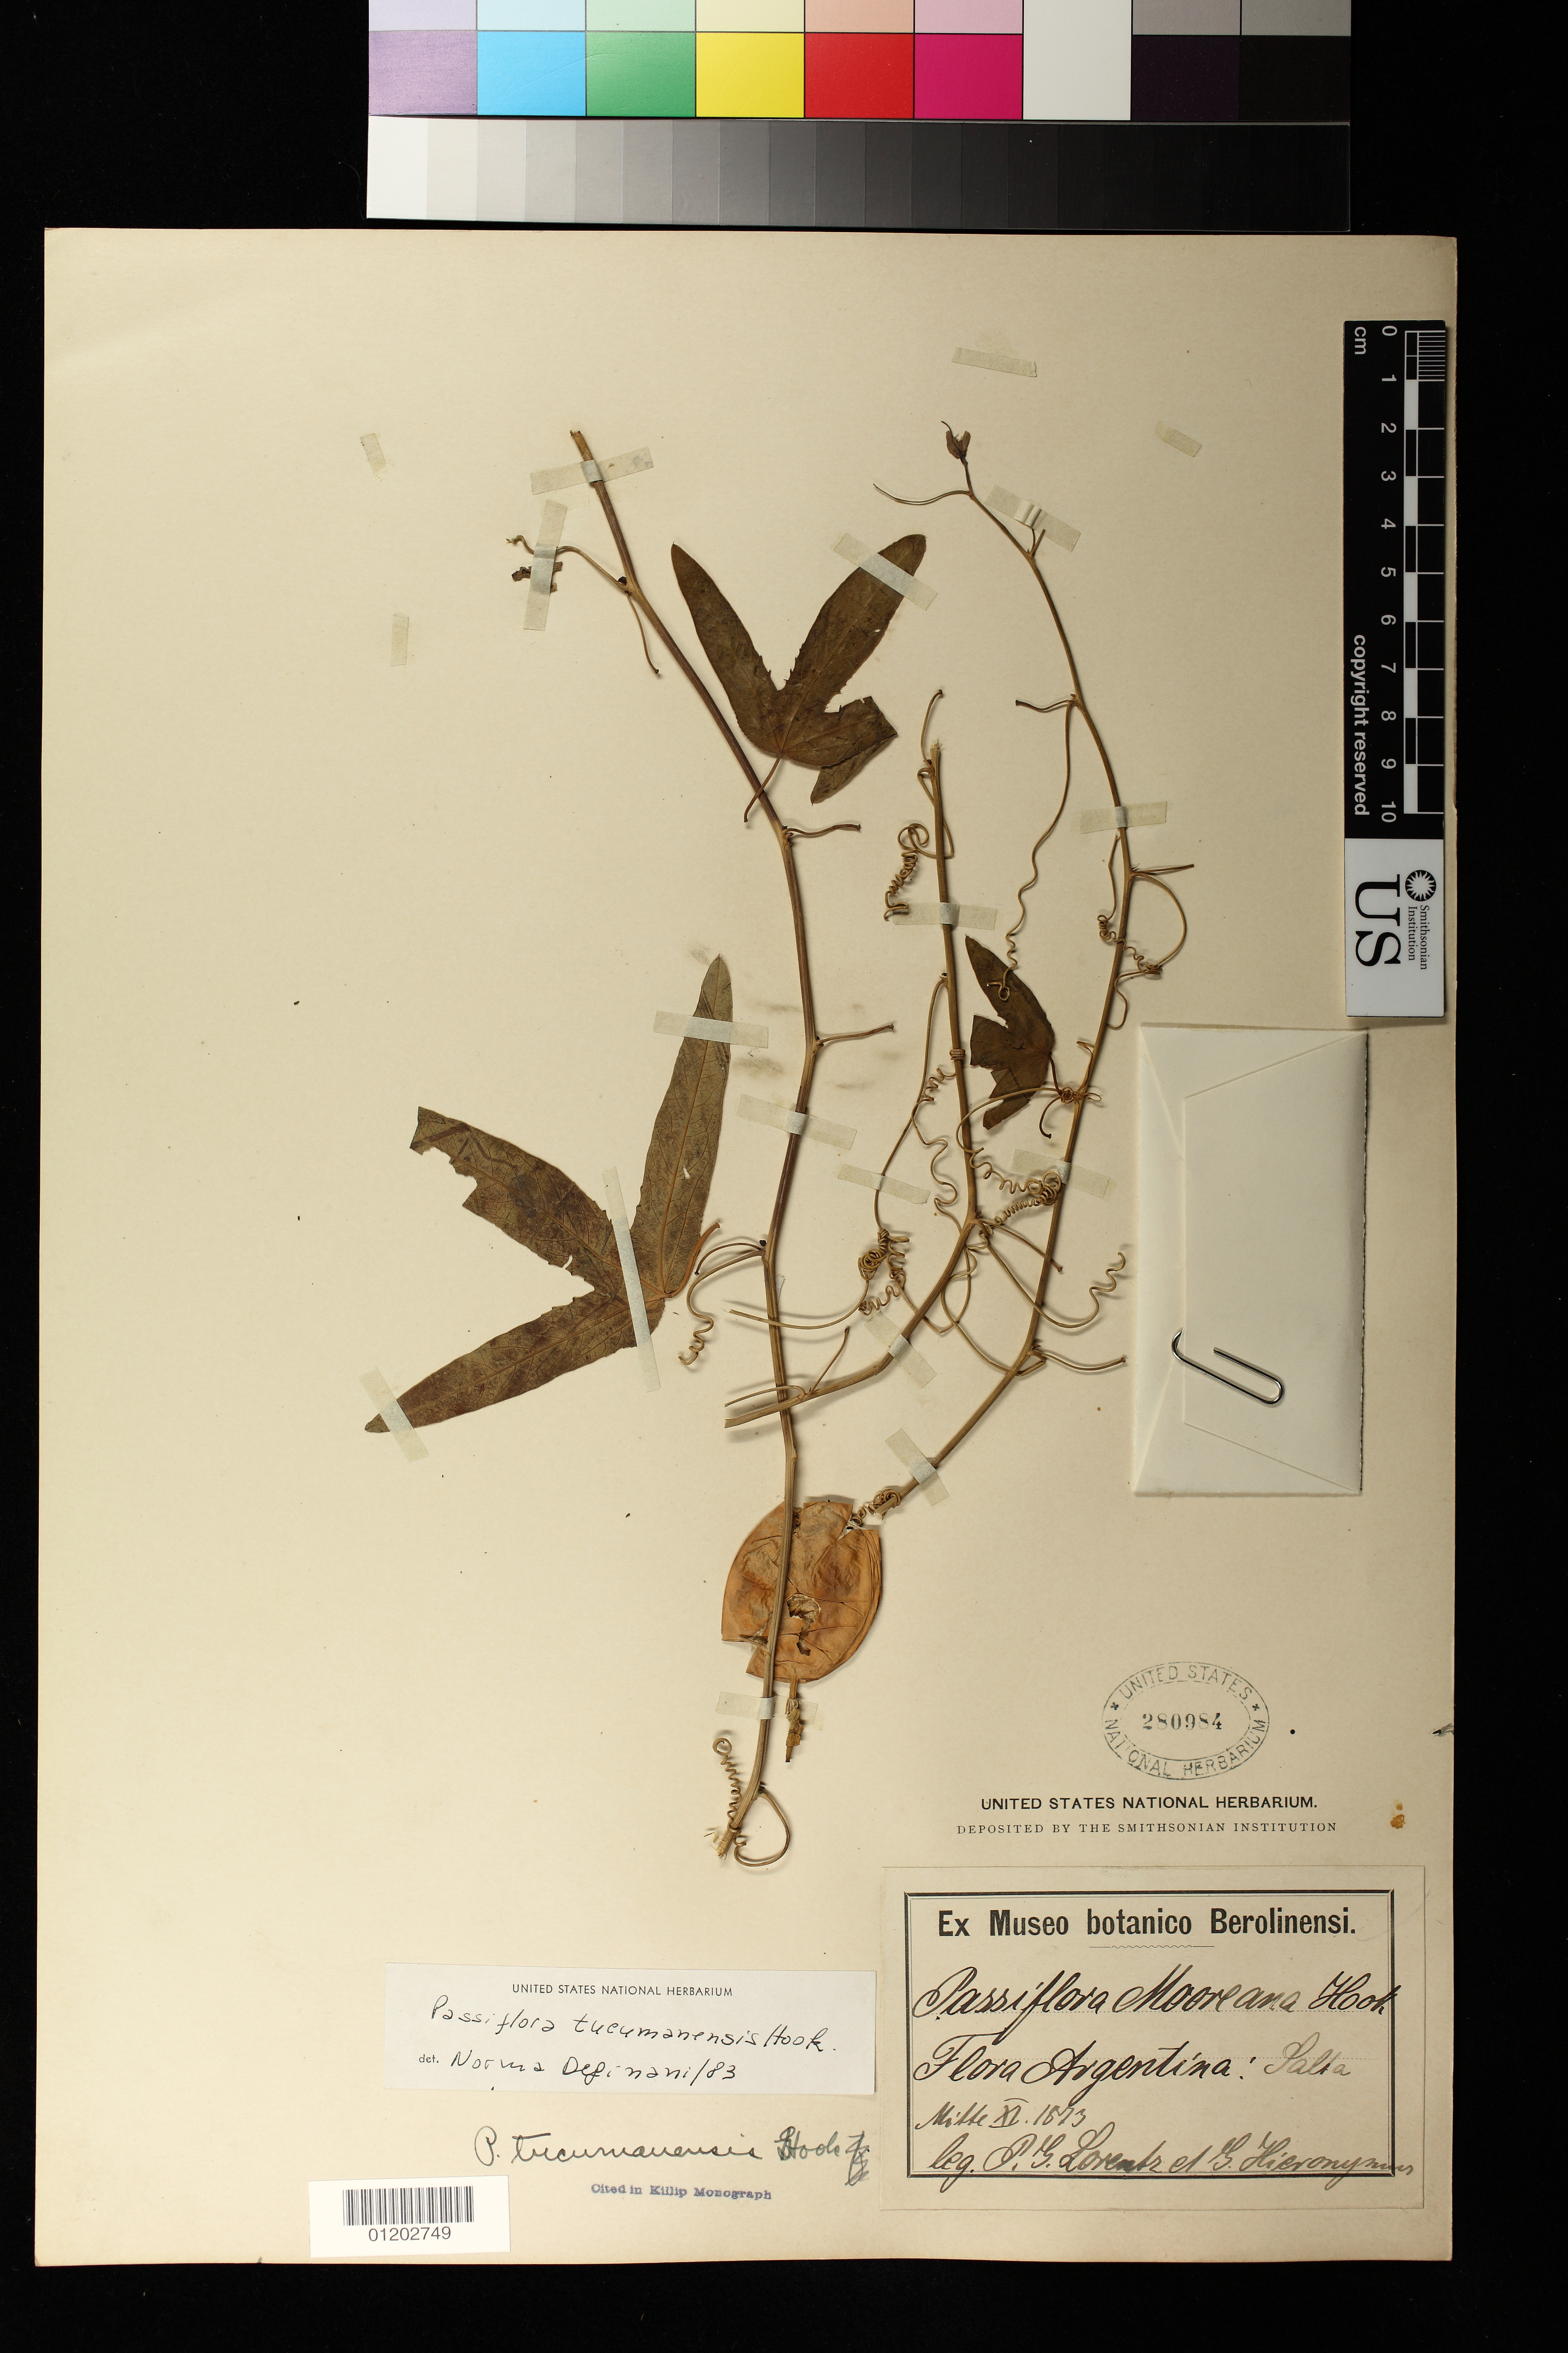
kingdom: Plantae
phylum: Tracheophyta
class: Magnoliopsida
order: Malpighiales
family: Passifloraceae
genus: Passiflora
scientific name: Passiflora naviculata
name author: Griseb.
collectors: P. G. Lorentz & G. H. Hieronymus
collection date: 1873-11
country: Argentina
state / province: Salta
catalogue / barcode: US 280984